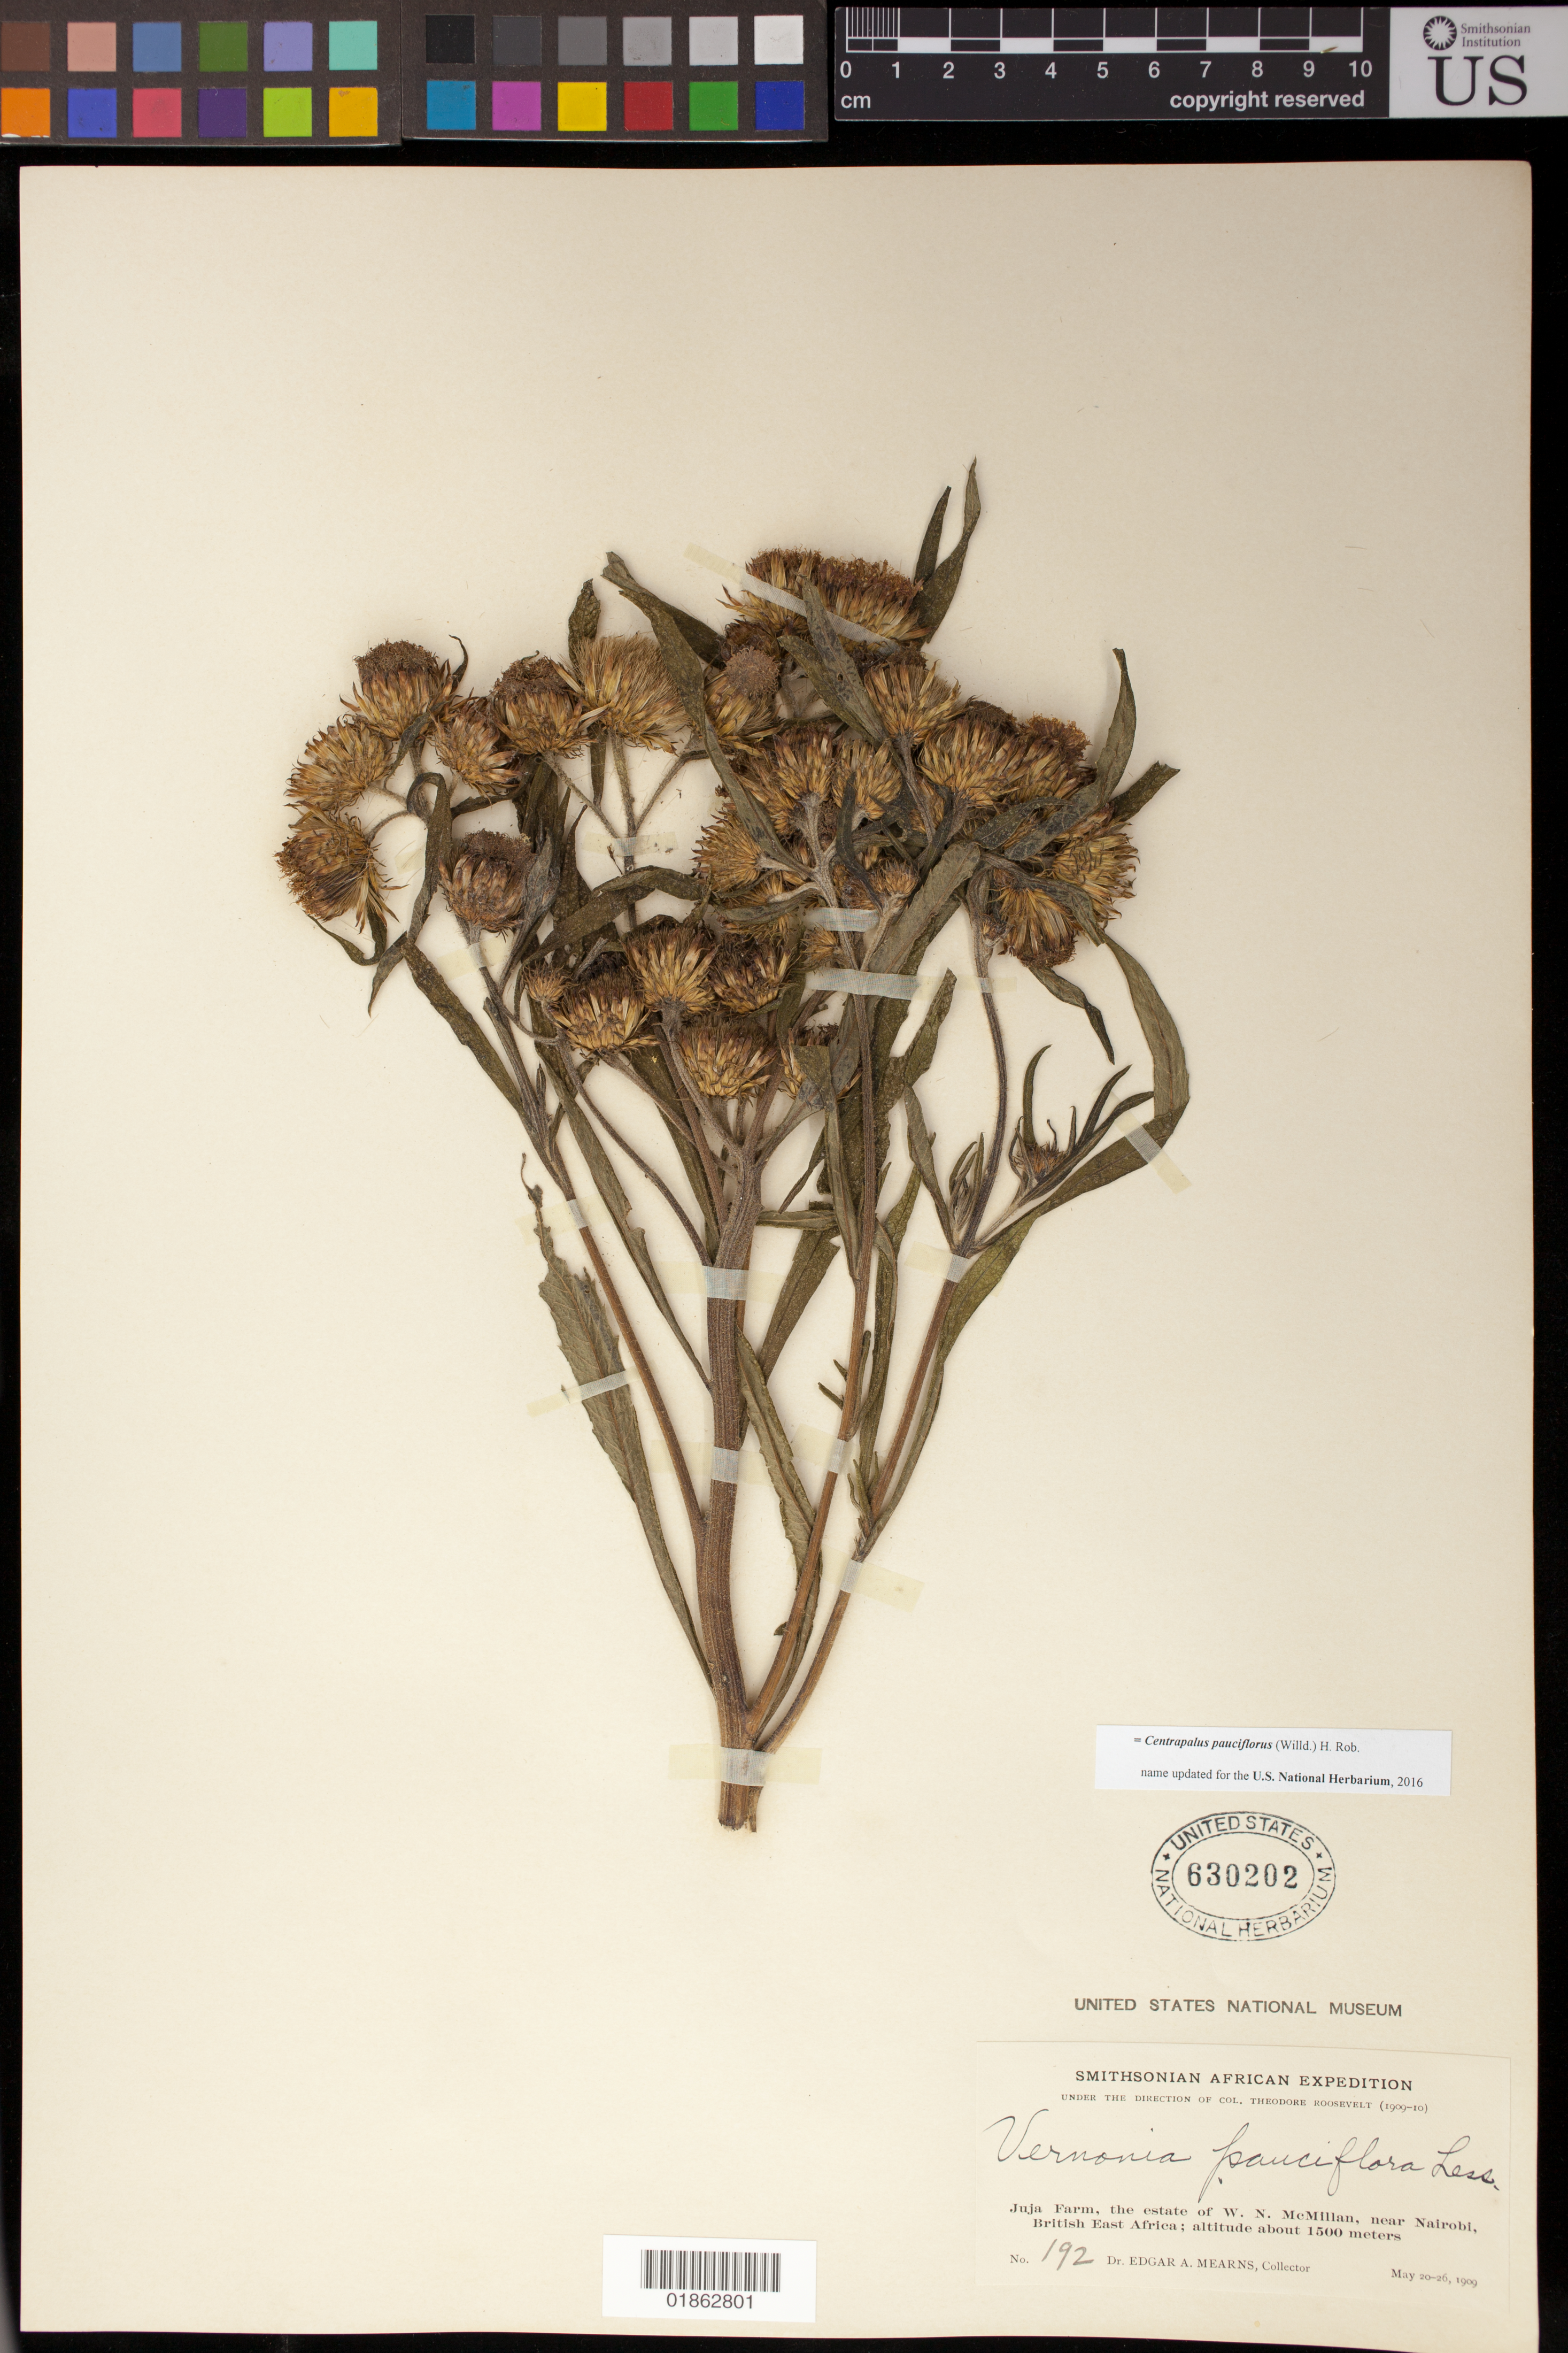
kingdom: Plantae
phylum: Tracheophyta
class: Magnoliopsida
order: Asterales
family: Asteraceae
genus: Centrapalus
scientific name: Centrapalus pauciflorus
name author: (Willd.) H. Rob.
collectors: E. A. Mearns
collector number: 192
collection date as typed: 20 May 1909 to 26 May 1909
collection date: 1909-05-20/1909-05-26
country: Kenya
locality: Juja Farm, the estate of W.N. McMillan, near Nairobi.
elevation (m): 1500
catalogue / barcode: US 630202